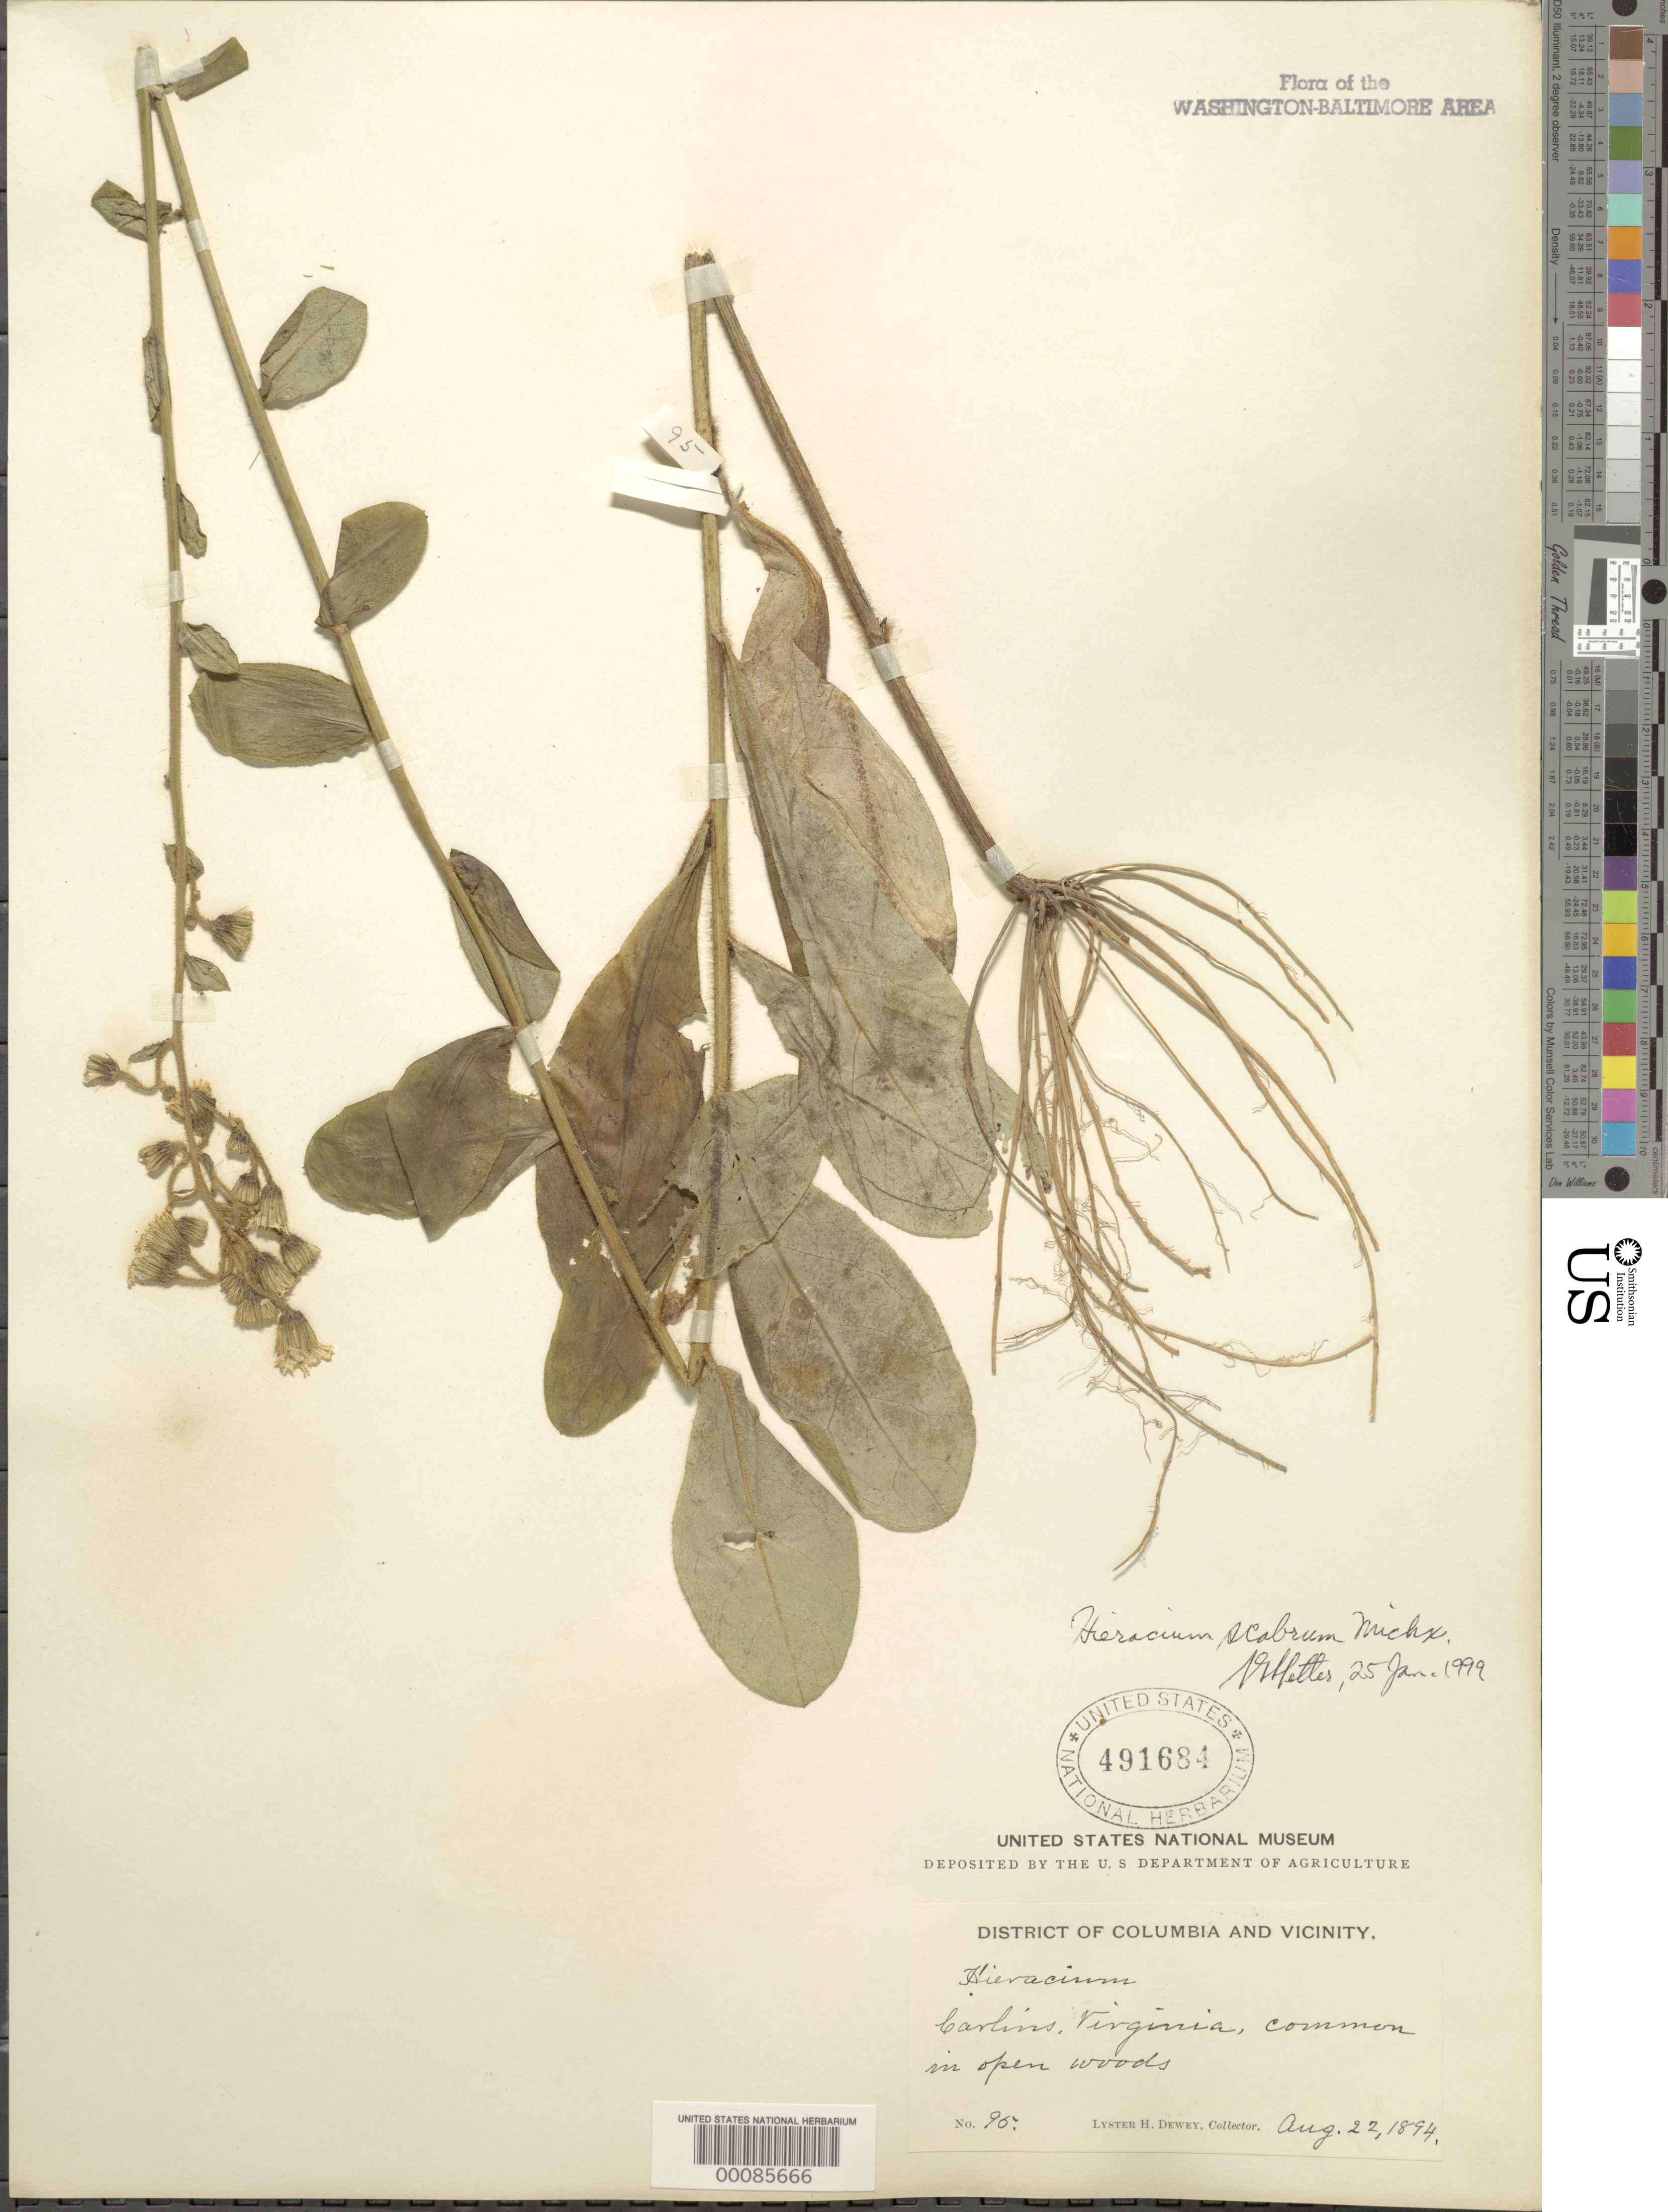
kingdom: Plantae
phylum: Tracheophyta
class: Magnoliopsida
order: Asterales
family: Asteraceae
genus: Pilosella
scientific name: Pilosella verruculata subsp. verruculata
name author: (Link) Soják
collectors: L. H. Dewey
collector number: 95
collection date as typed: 22 Aug 1894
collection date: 1894-08-22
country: United States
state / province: Virginia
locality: Carlins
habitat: Open woods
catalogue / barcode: US 491684